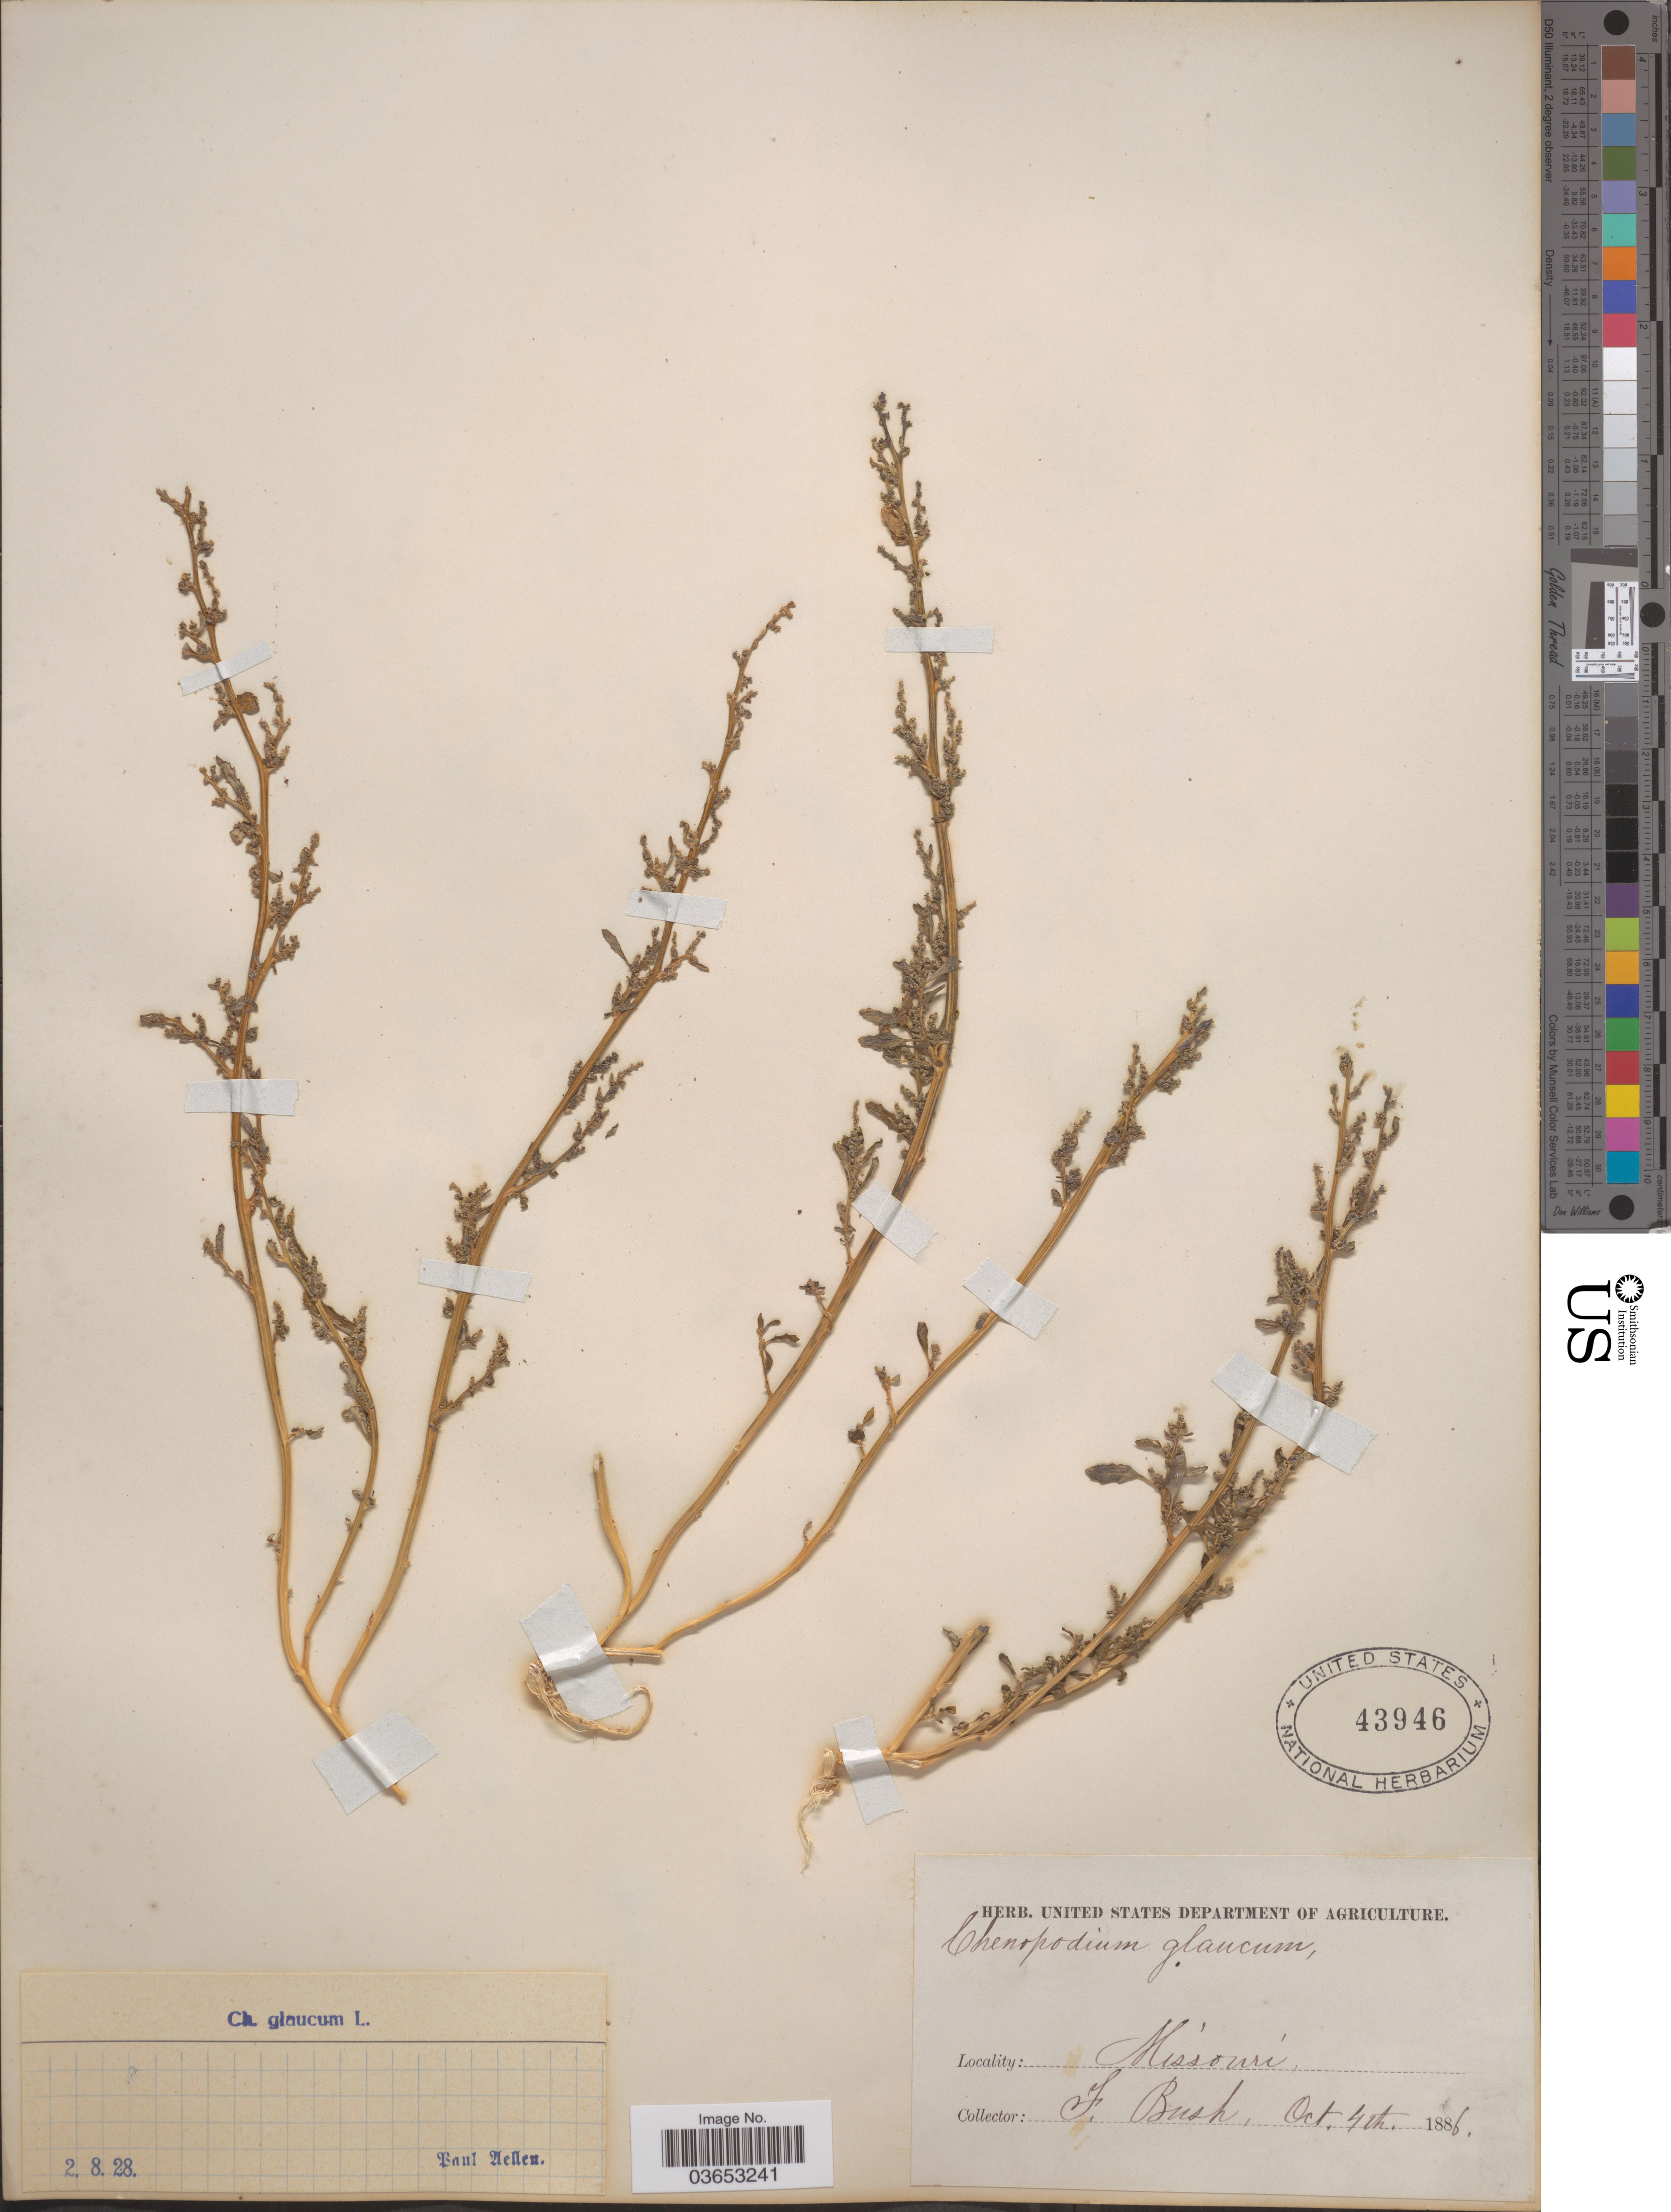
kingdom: Plantae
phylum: Tracheophyta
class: Magnoliopsida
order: Caryophyllales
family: Amaranthaceae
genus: Chenopodium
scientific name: Chenopodium glaucum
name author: L.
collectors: B. F. Bush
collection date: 1886-10-04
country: United States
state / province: Missouri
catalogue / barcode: US 43946